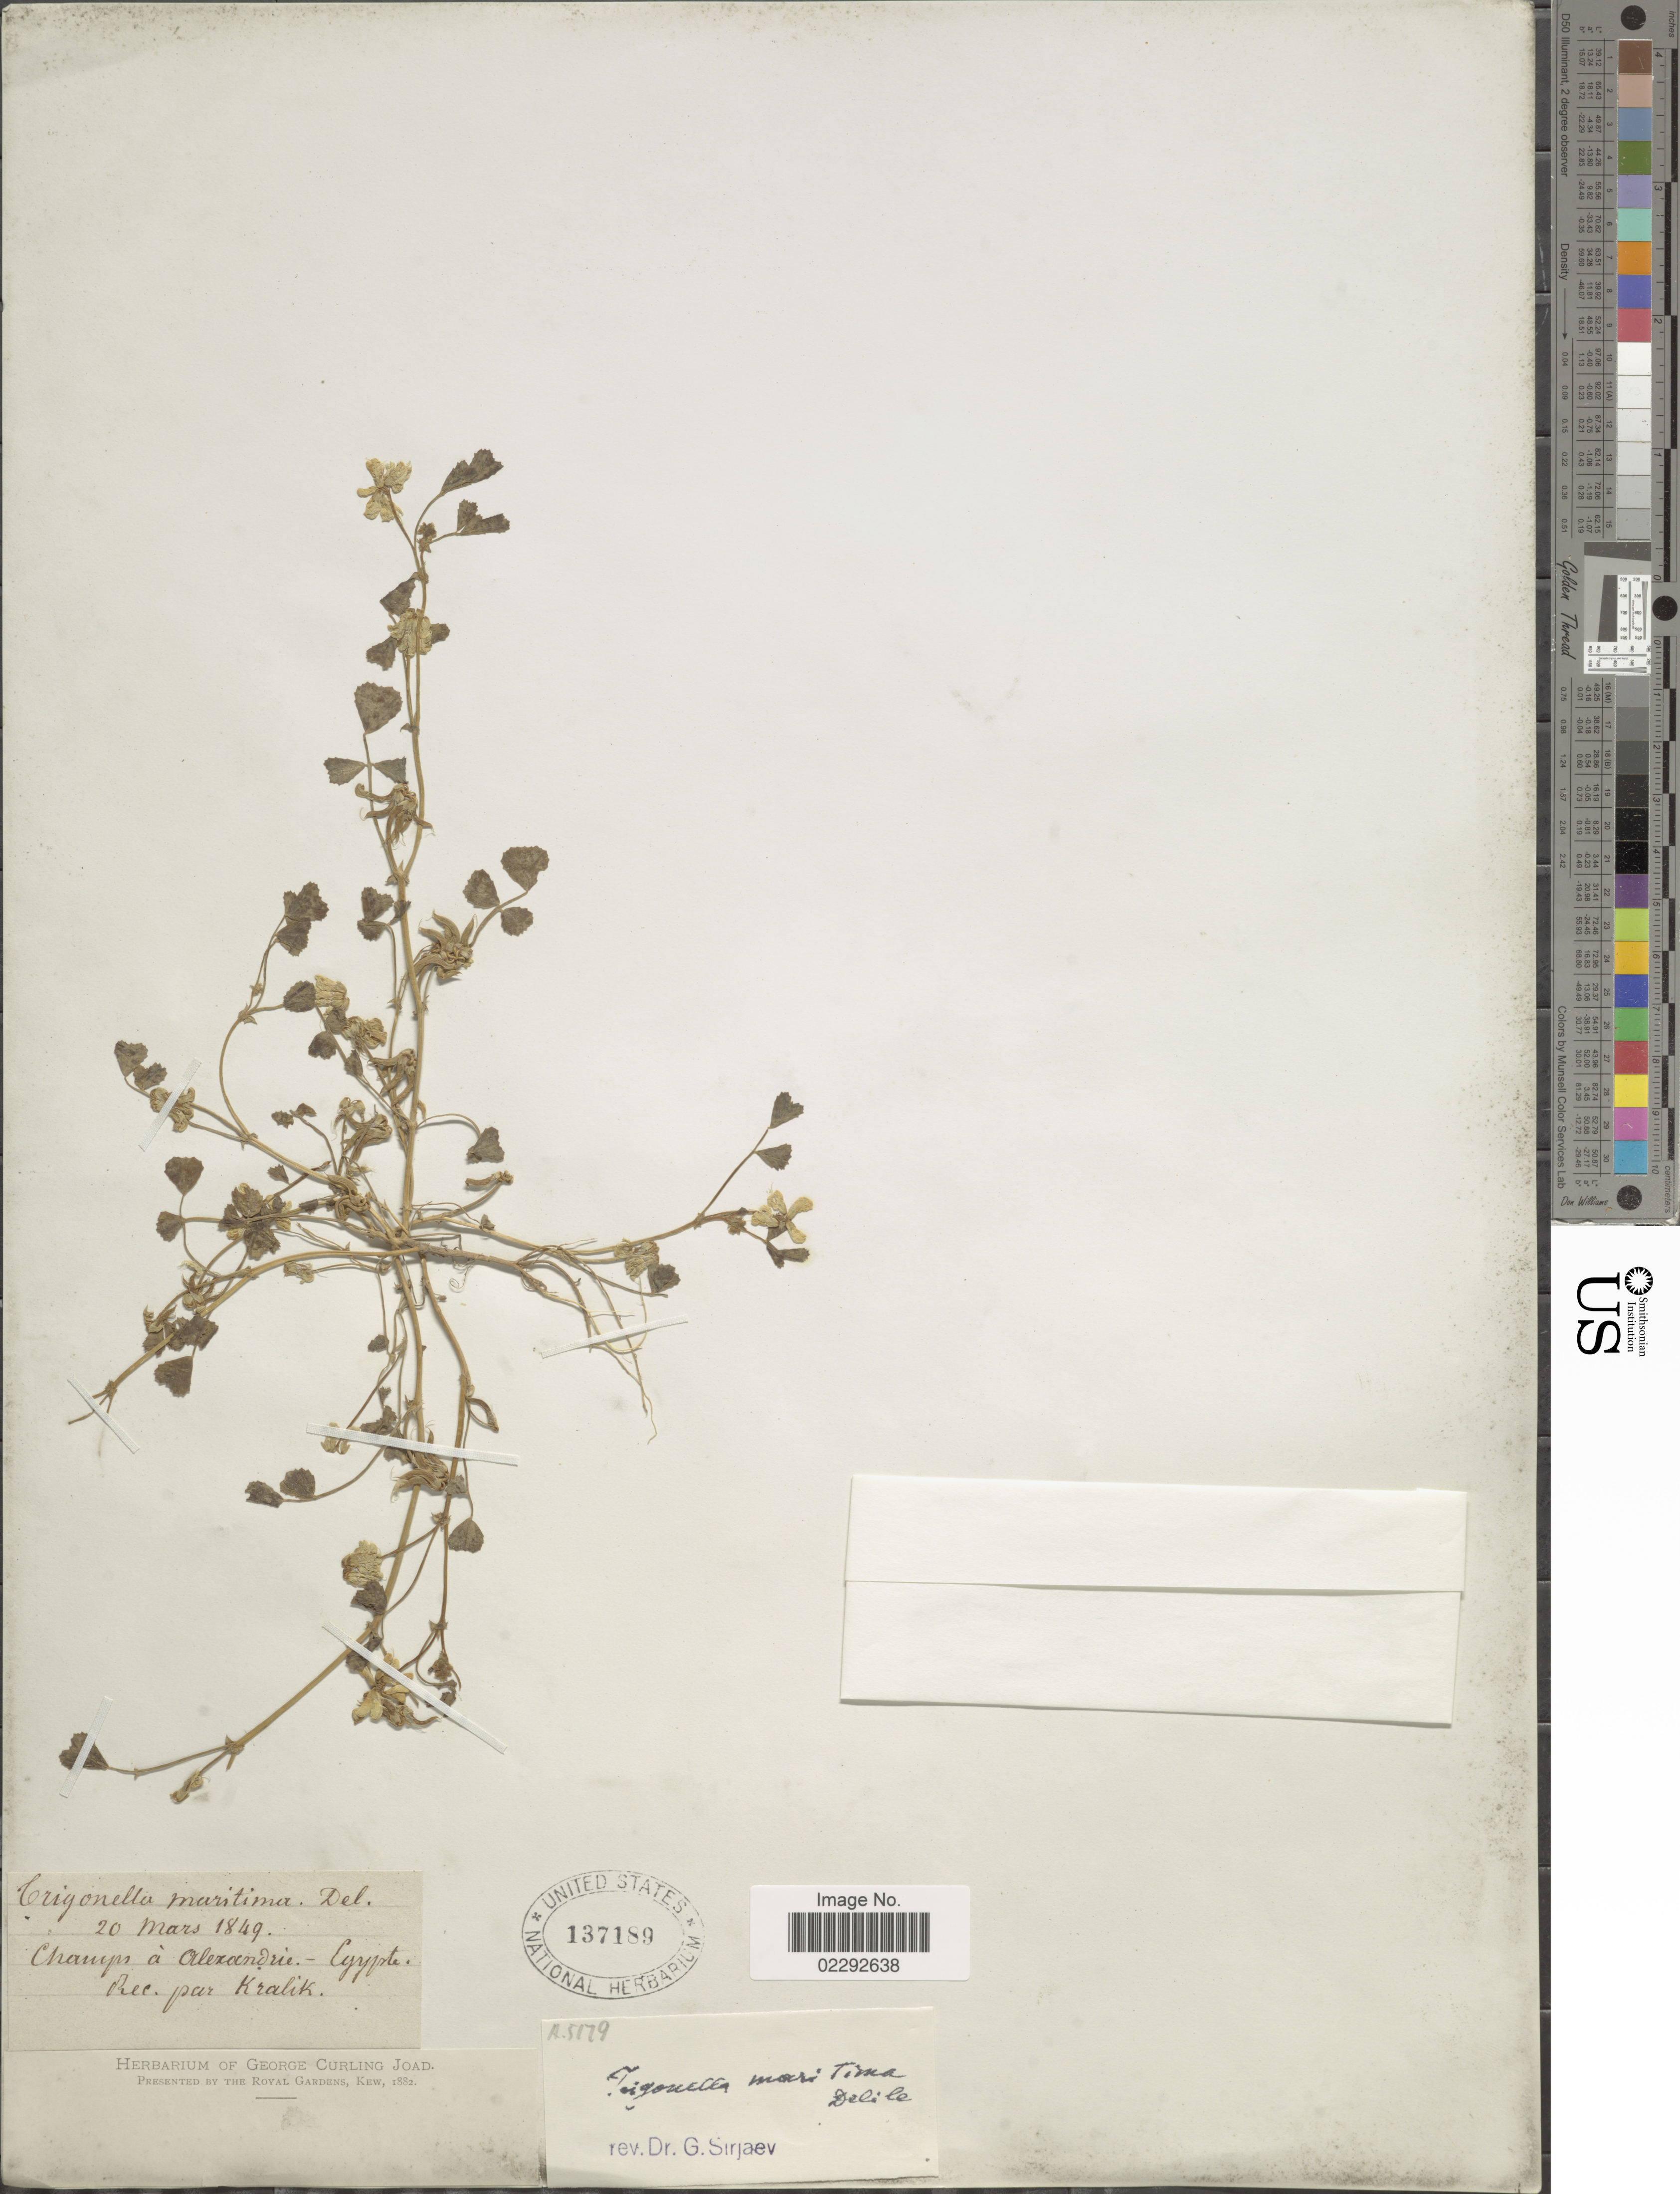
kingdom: Plantae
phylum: Tracheophyta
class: Magnoliopsida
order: Fabales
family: Fabaceae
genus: Trigonella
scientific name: Trigonella maritima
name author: Poir.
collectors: Kralik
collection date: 1849-03-20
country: Egypt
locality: Alexandrie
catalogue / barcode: US 137189